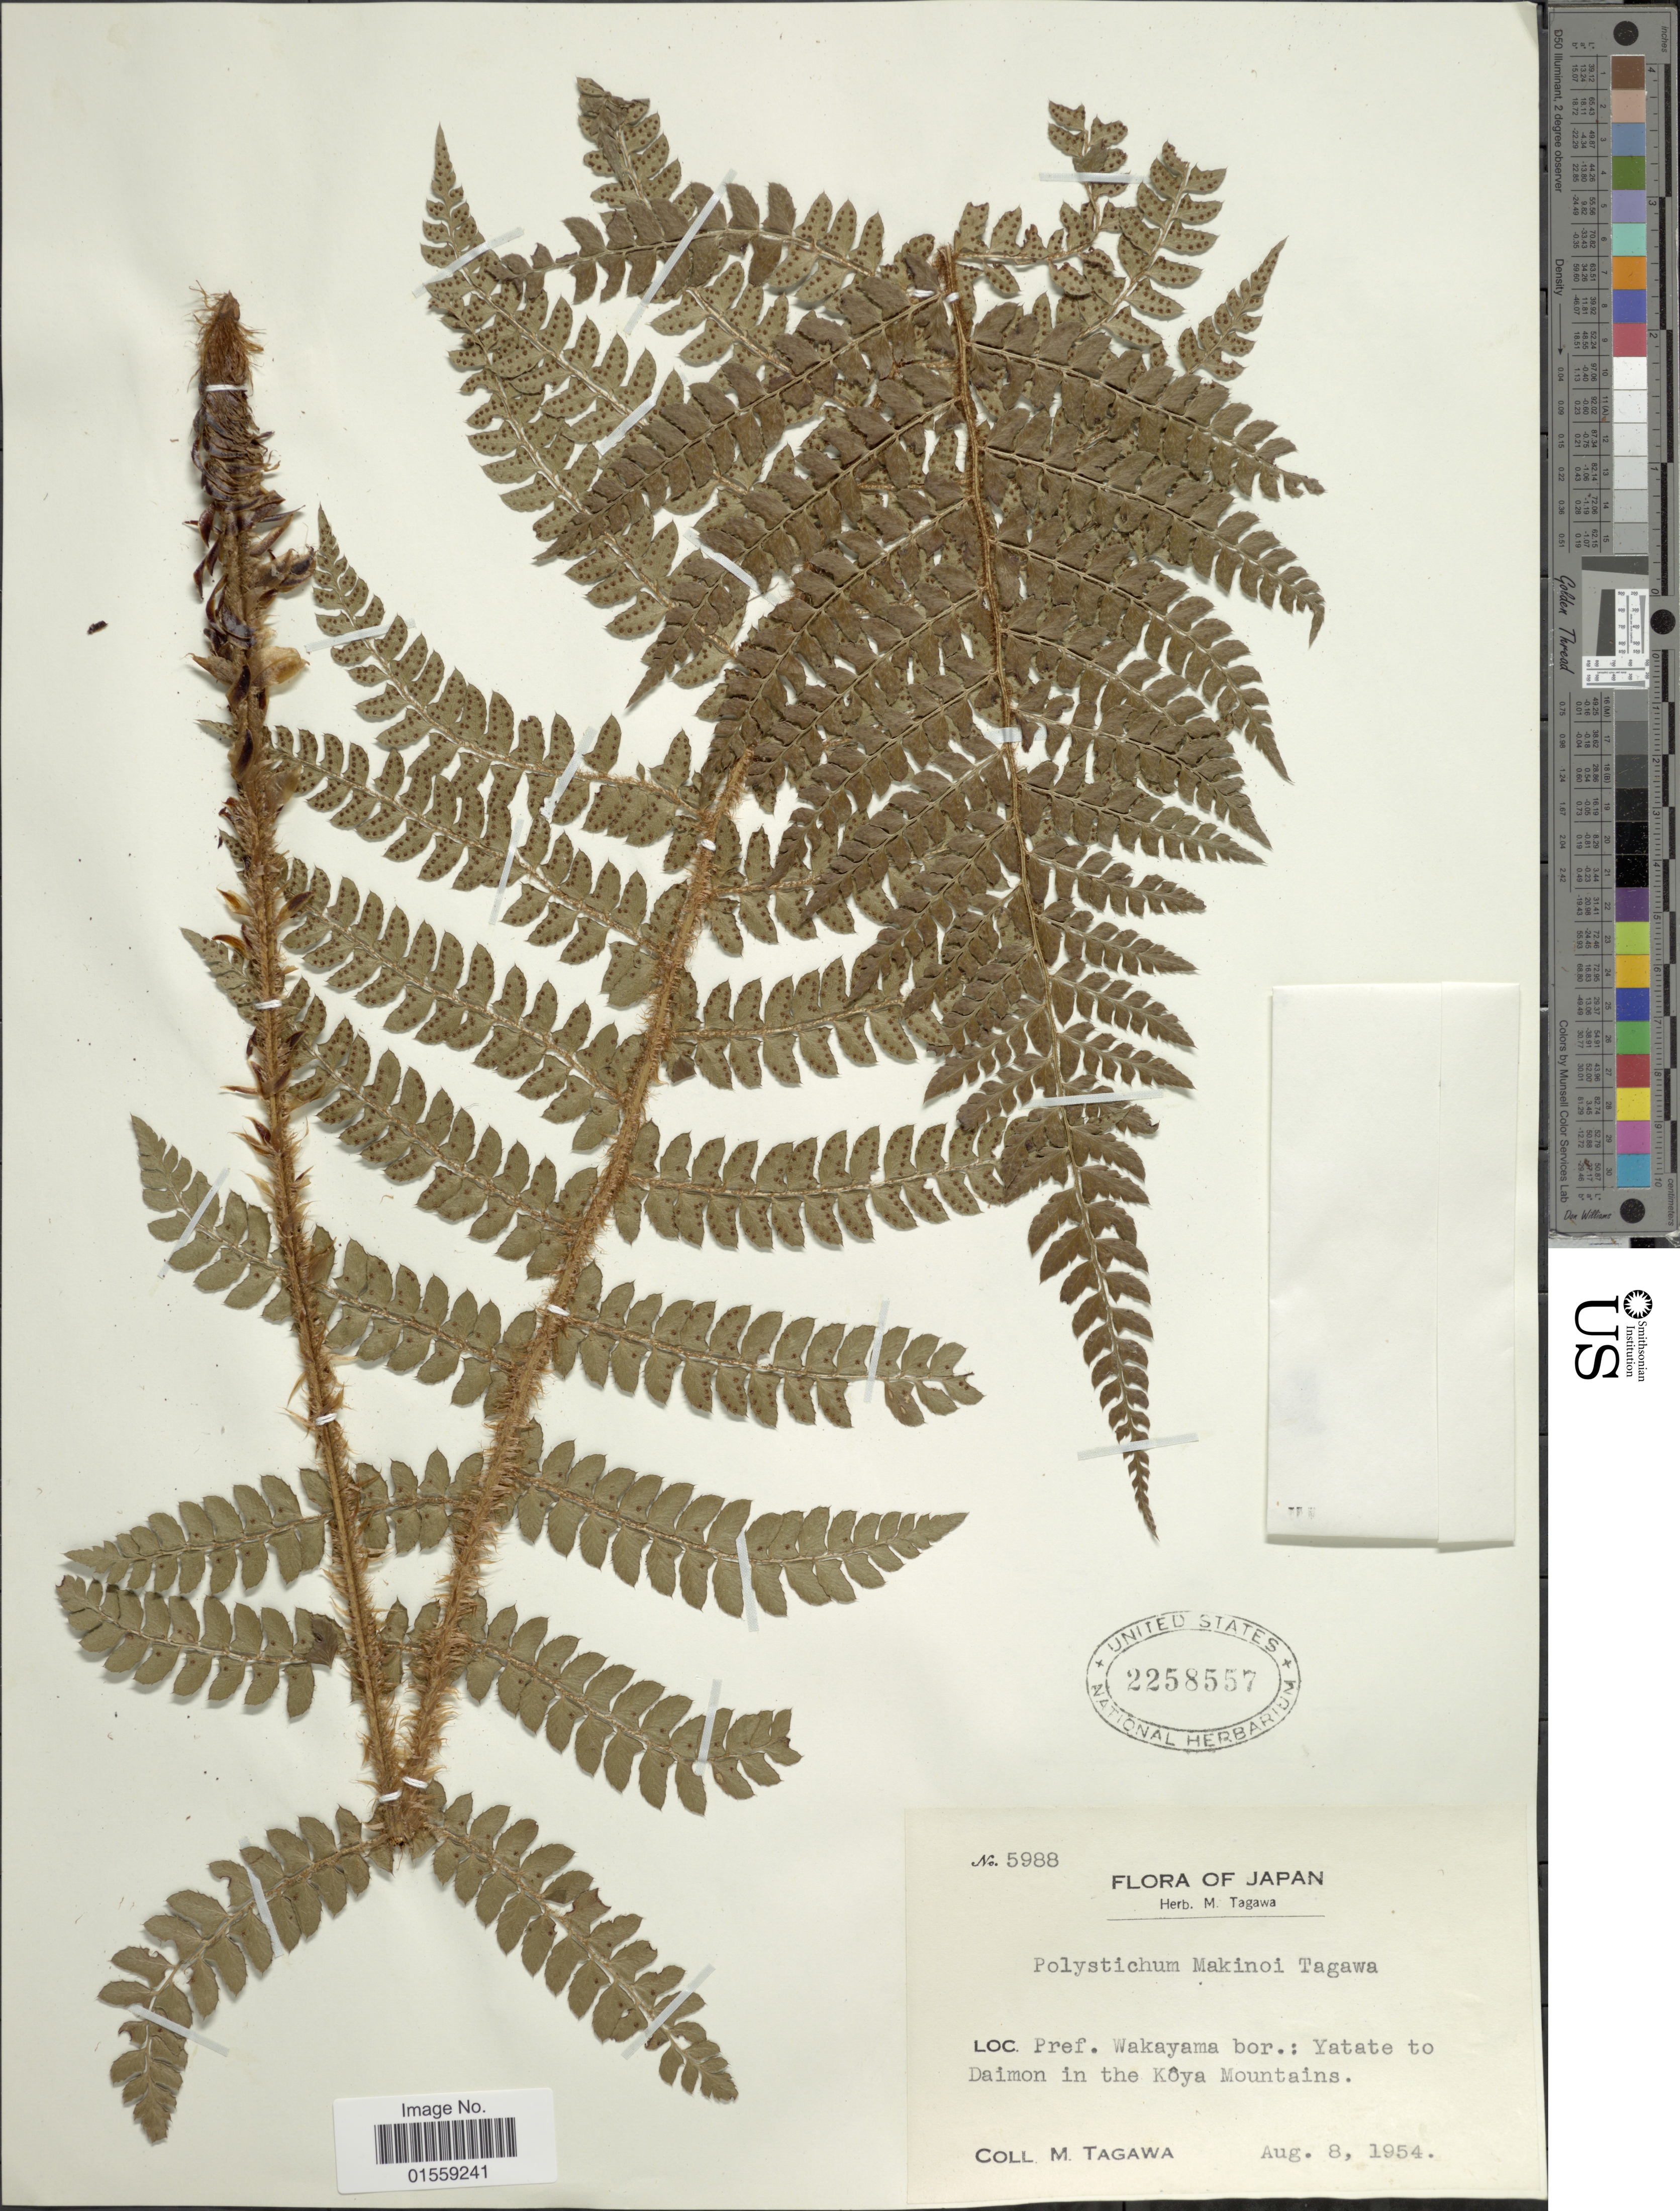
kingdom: Plantae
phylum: Tracheophyta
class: Polypodiopsida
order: Polypodiales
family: Dryopteridaceae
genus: Polystichum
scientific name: Polystichum makinoi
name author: (Tagawa) Tagawa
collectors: M. Tagawa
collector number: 5988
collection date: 1954-08-08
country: Japan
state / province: Wakayama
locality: Pref. Wakayama bor.: Yatate to Daimon in the Koya Mountains.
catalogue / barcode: US 2258557